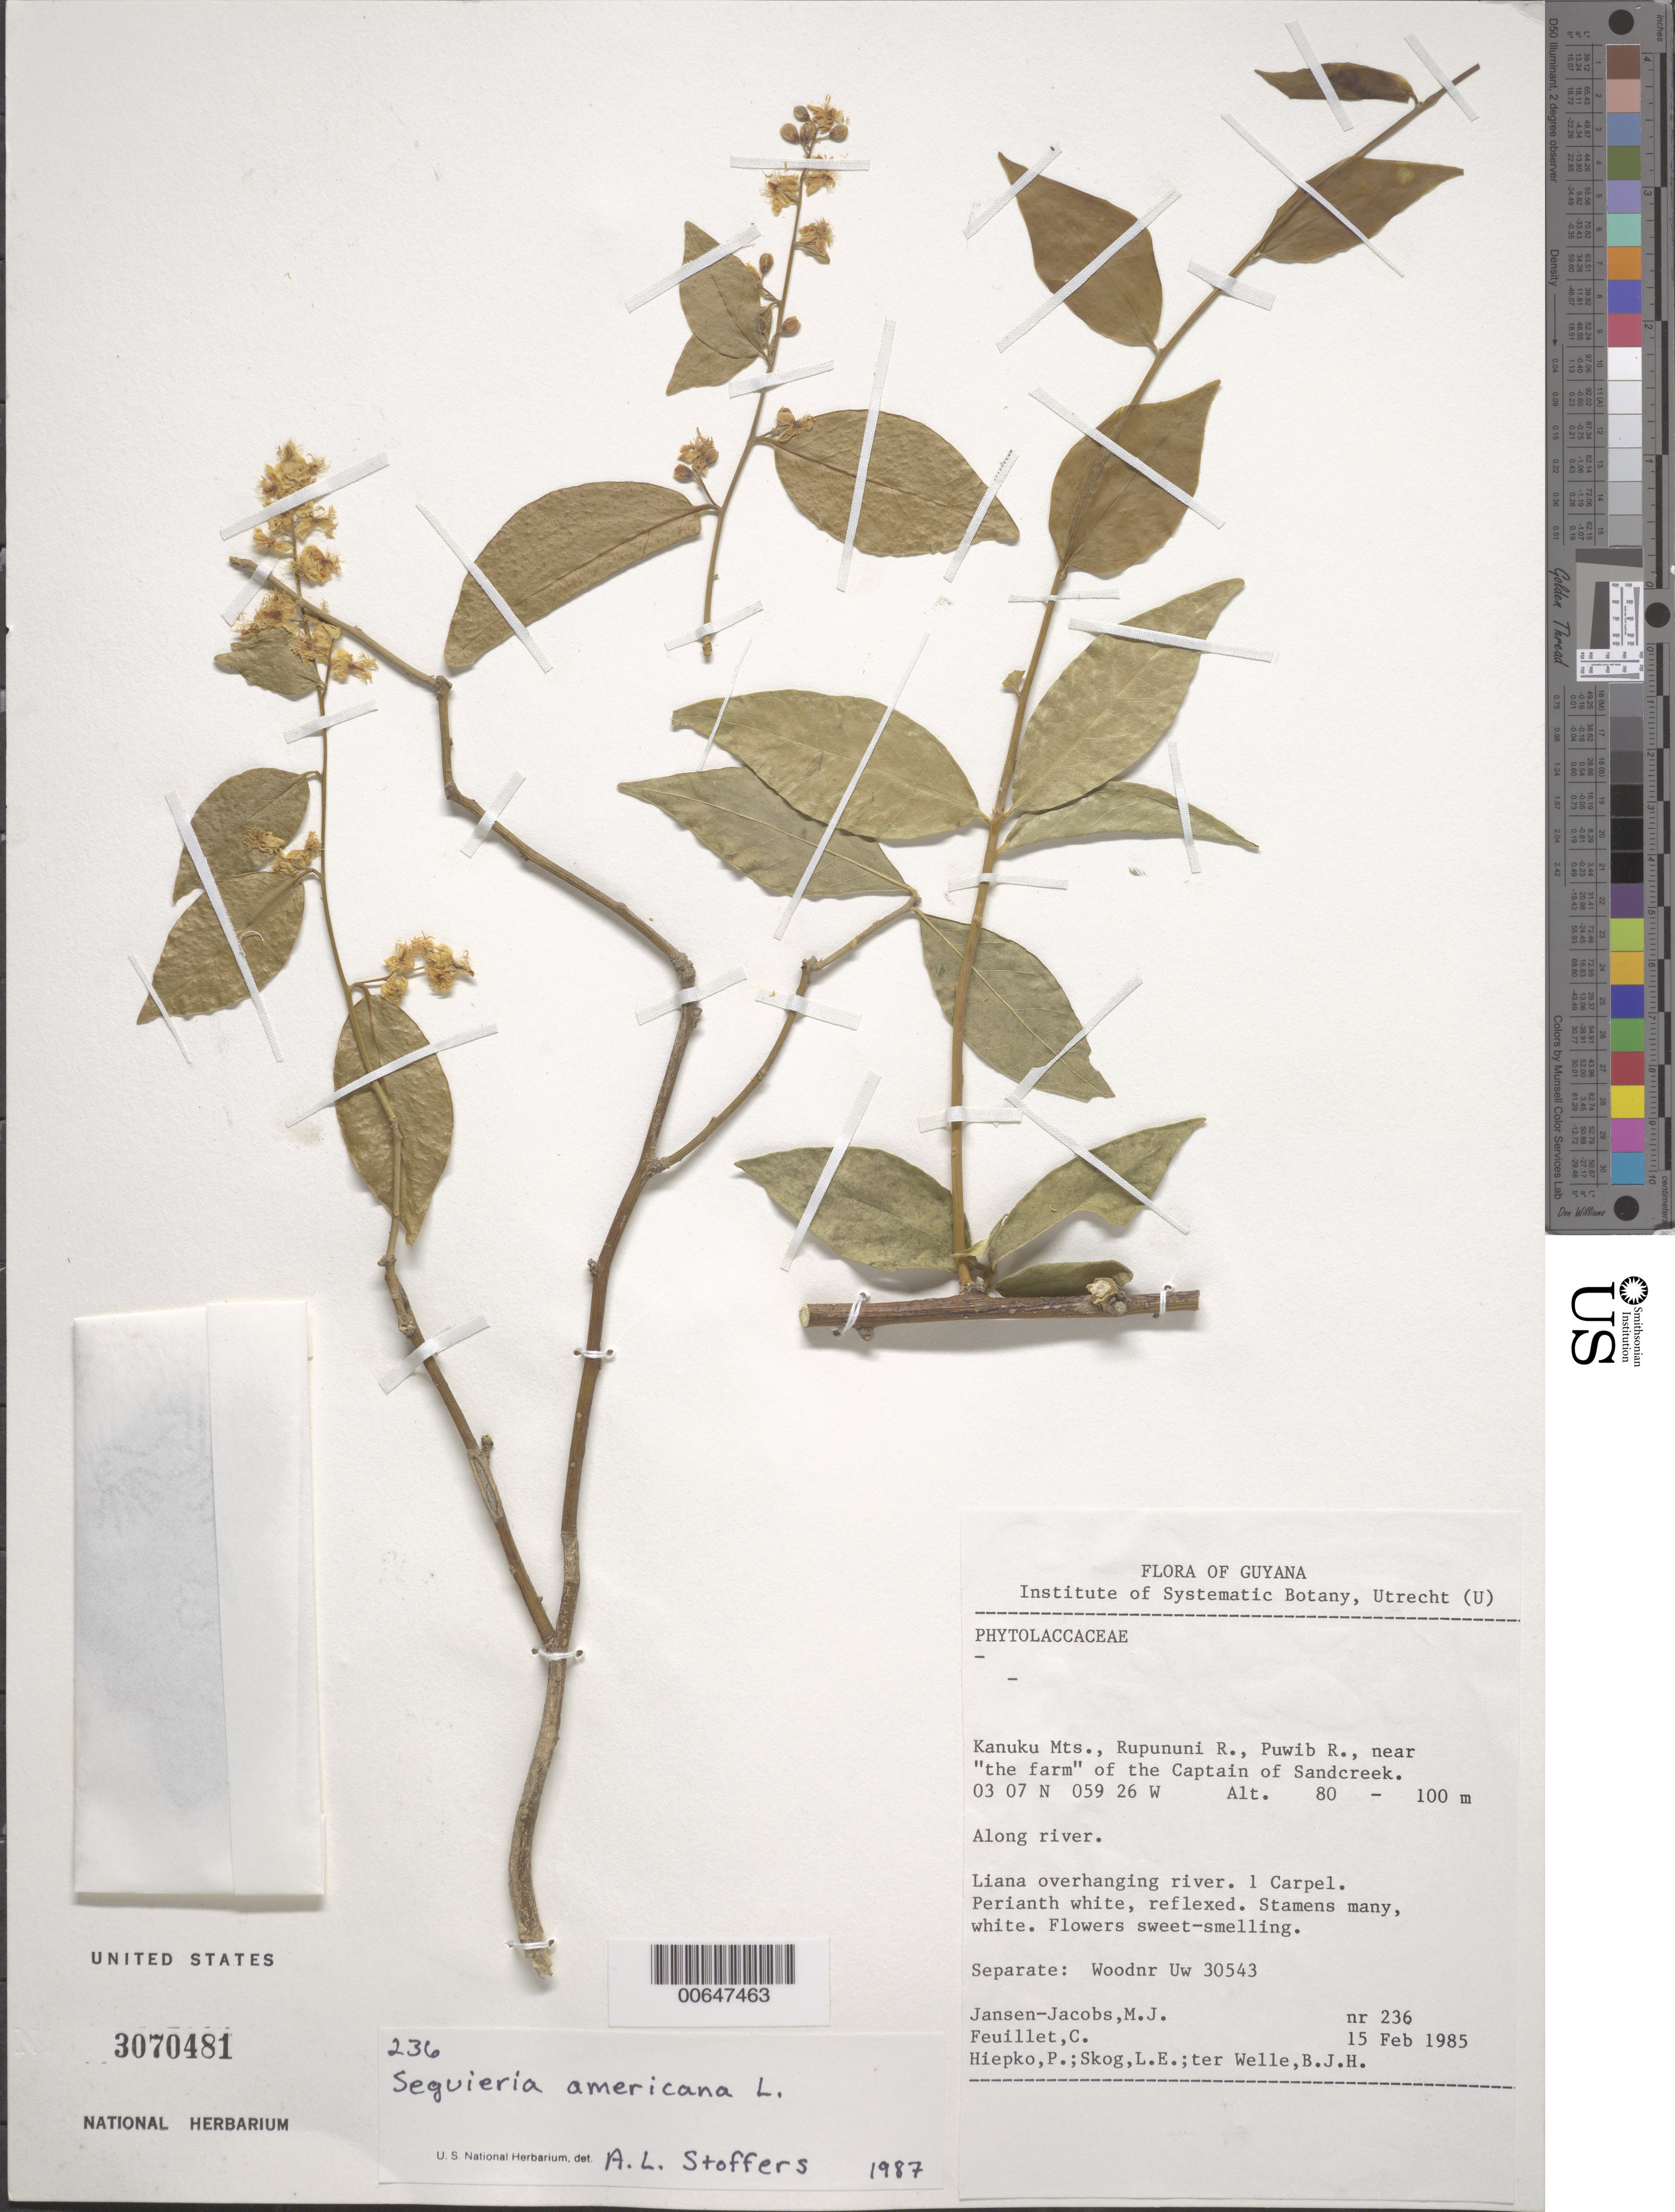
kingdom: Plantae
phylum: Tracheophyta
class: Magnoliopsida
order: Caryophyllales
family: Phytolaccaceae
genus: Seguieria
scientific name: Seguieria americana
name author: L.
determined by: DeFilipps, R. A.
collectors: M. J. Jansen-Jacobs, C. Feuillet, P. H. Hiepko, L. E. Skog & B. Welle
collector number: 236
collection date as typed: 15-Feb-85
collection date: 1985-02-15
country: Guyana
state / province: U. Takutu-U. Essequibo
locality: Kanuku Mts., Rupununi R., Puwib R. near "the farm" of the Captain of Sandcreek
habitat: Overhanging river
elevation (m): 80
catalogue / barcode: US 3070481